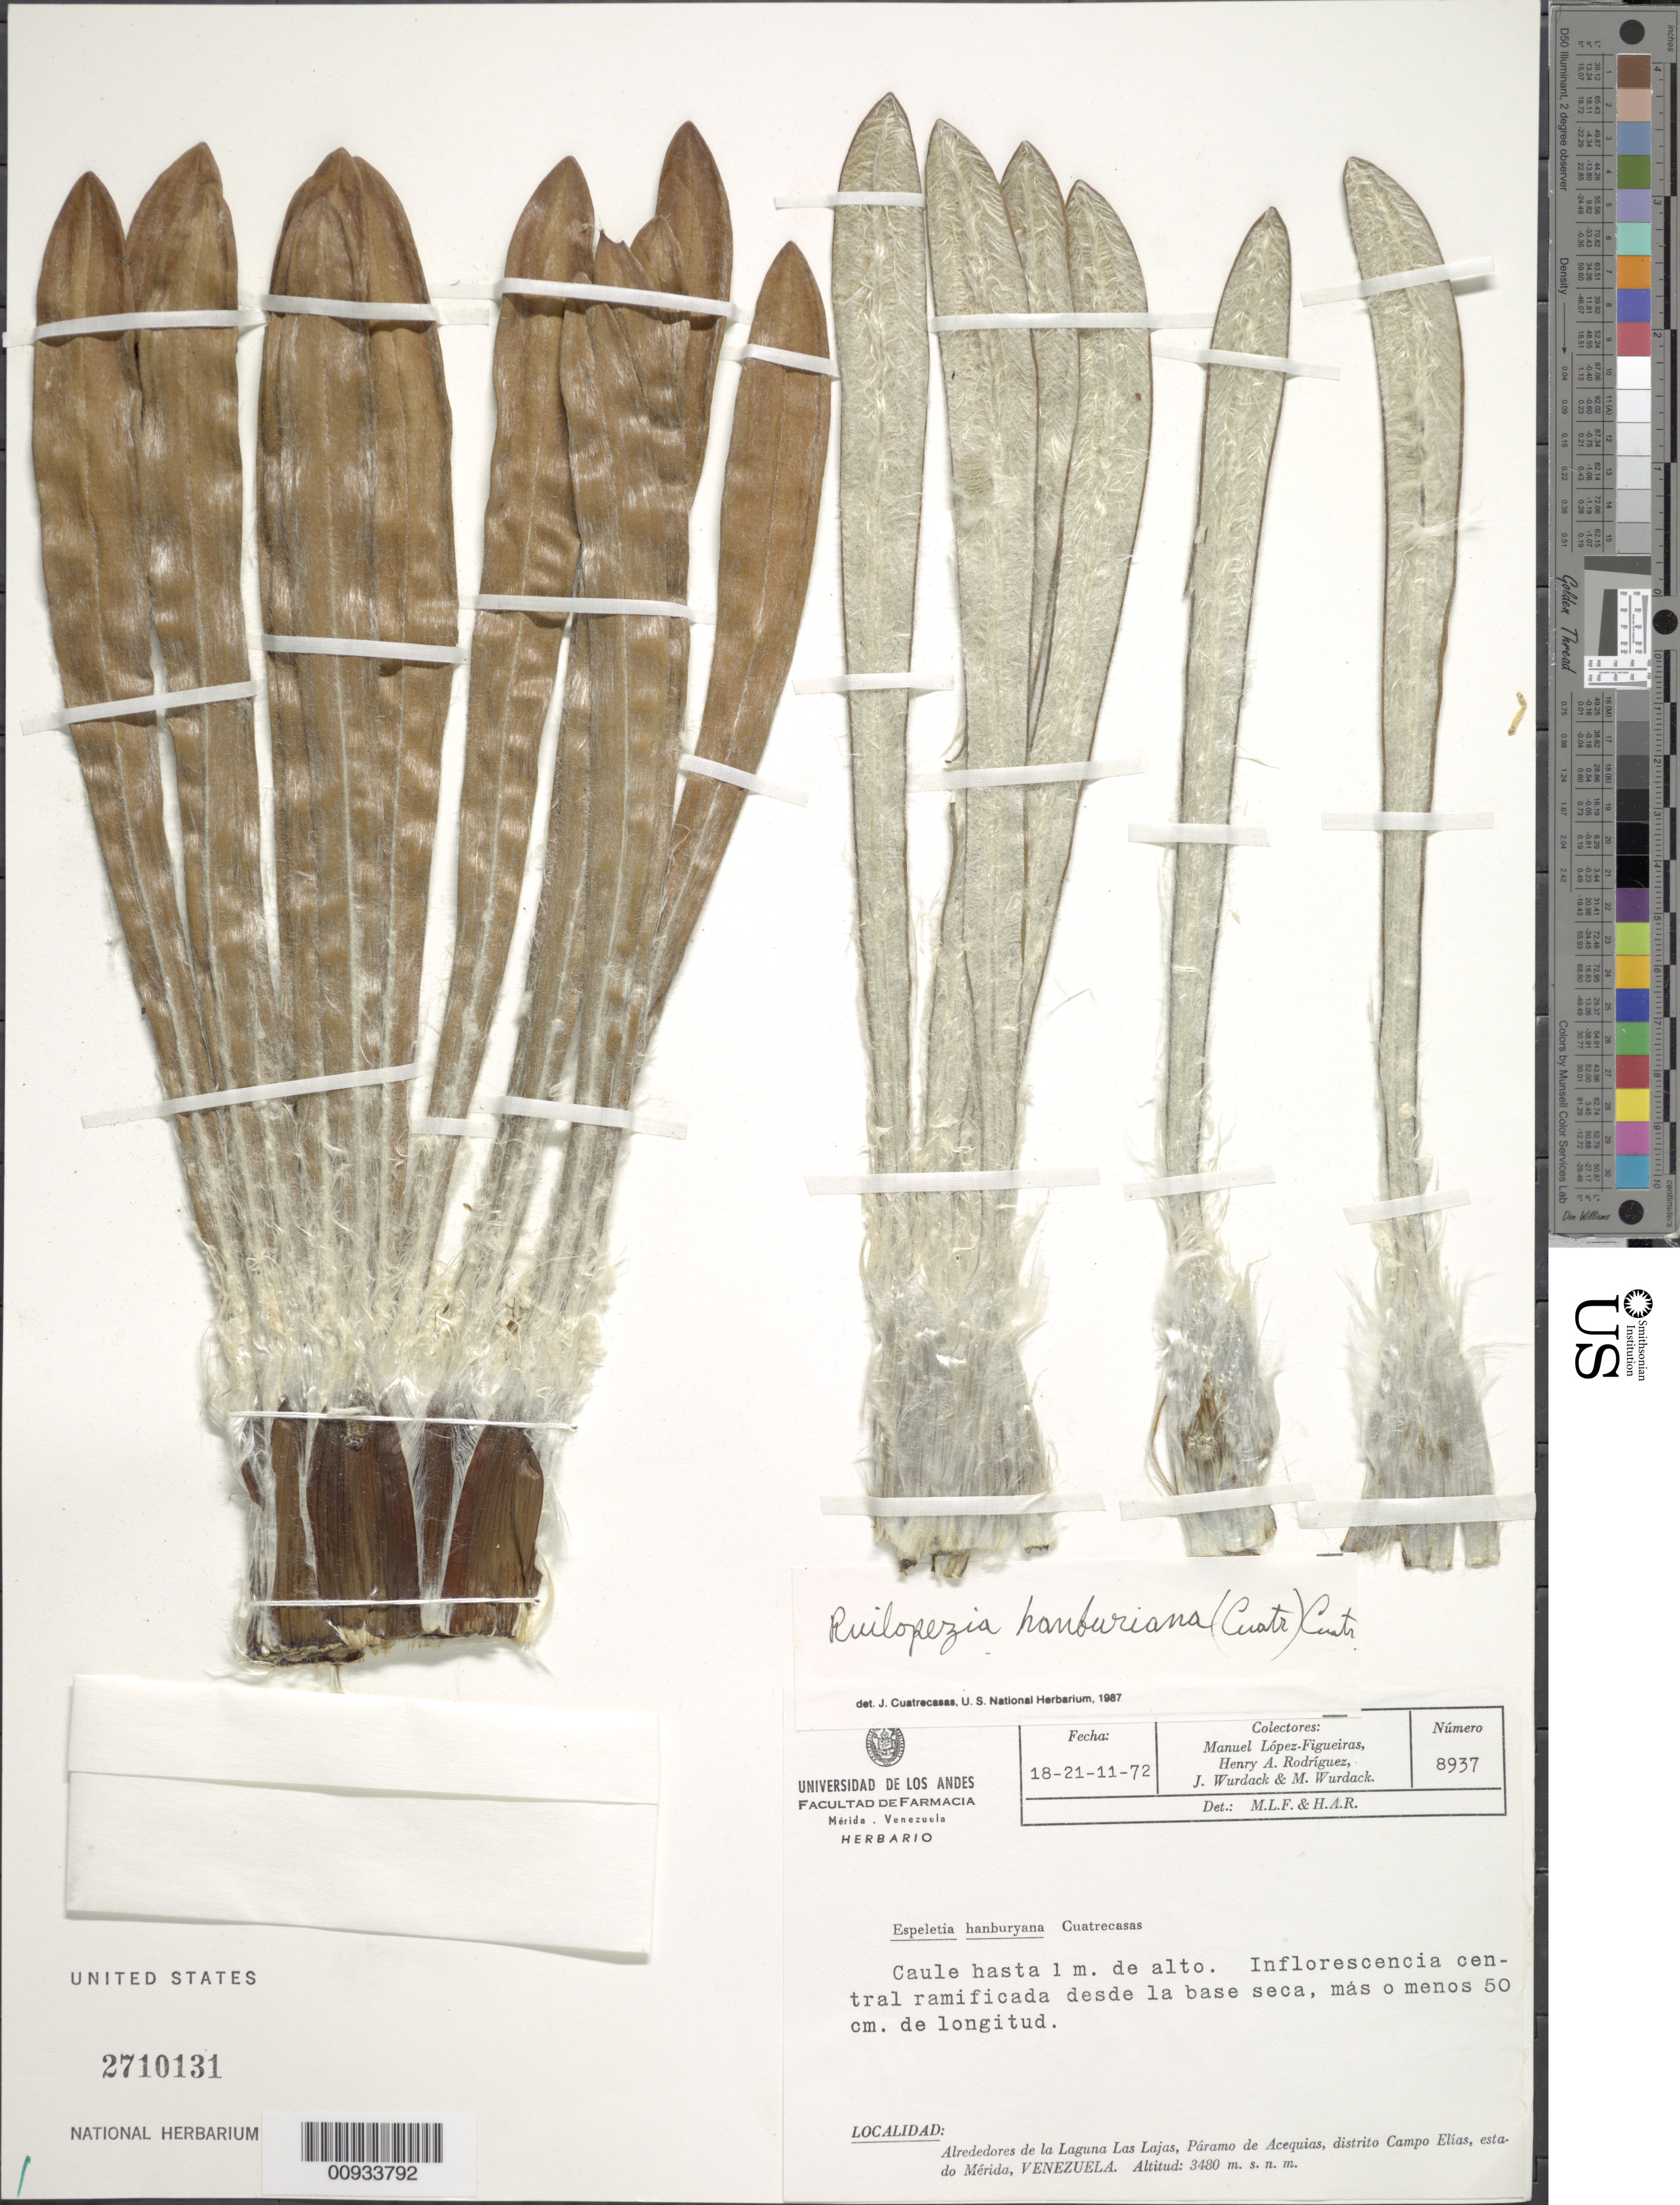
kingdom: Plantae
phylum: Tracheophyta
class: Magnoliopsida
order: Asterales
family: Asteraceae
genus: Ruilopezia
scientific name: Ruilopezia hanburiana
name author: (Cuatrec.) Cuatrec.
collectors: M. López Figueiras, H. A. Rodriguez, J. J. Wurdack & M. L. Wurdack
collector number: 8937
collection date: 1972-11-18/1972-11-21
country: Venezuela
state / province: Mérida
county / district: Campo Elías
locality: Páramo de Acequias. Alrededores de la Laguna Las Lajas.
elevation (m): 3480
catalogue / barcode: US 2710131